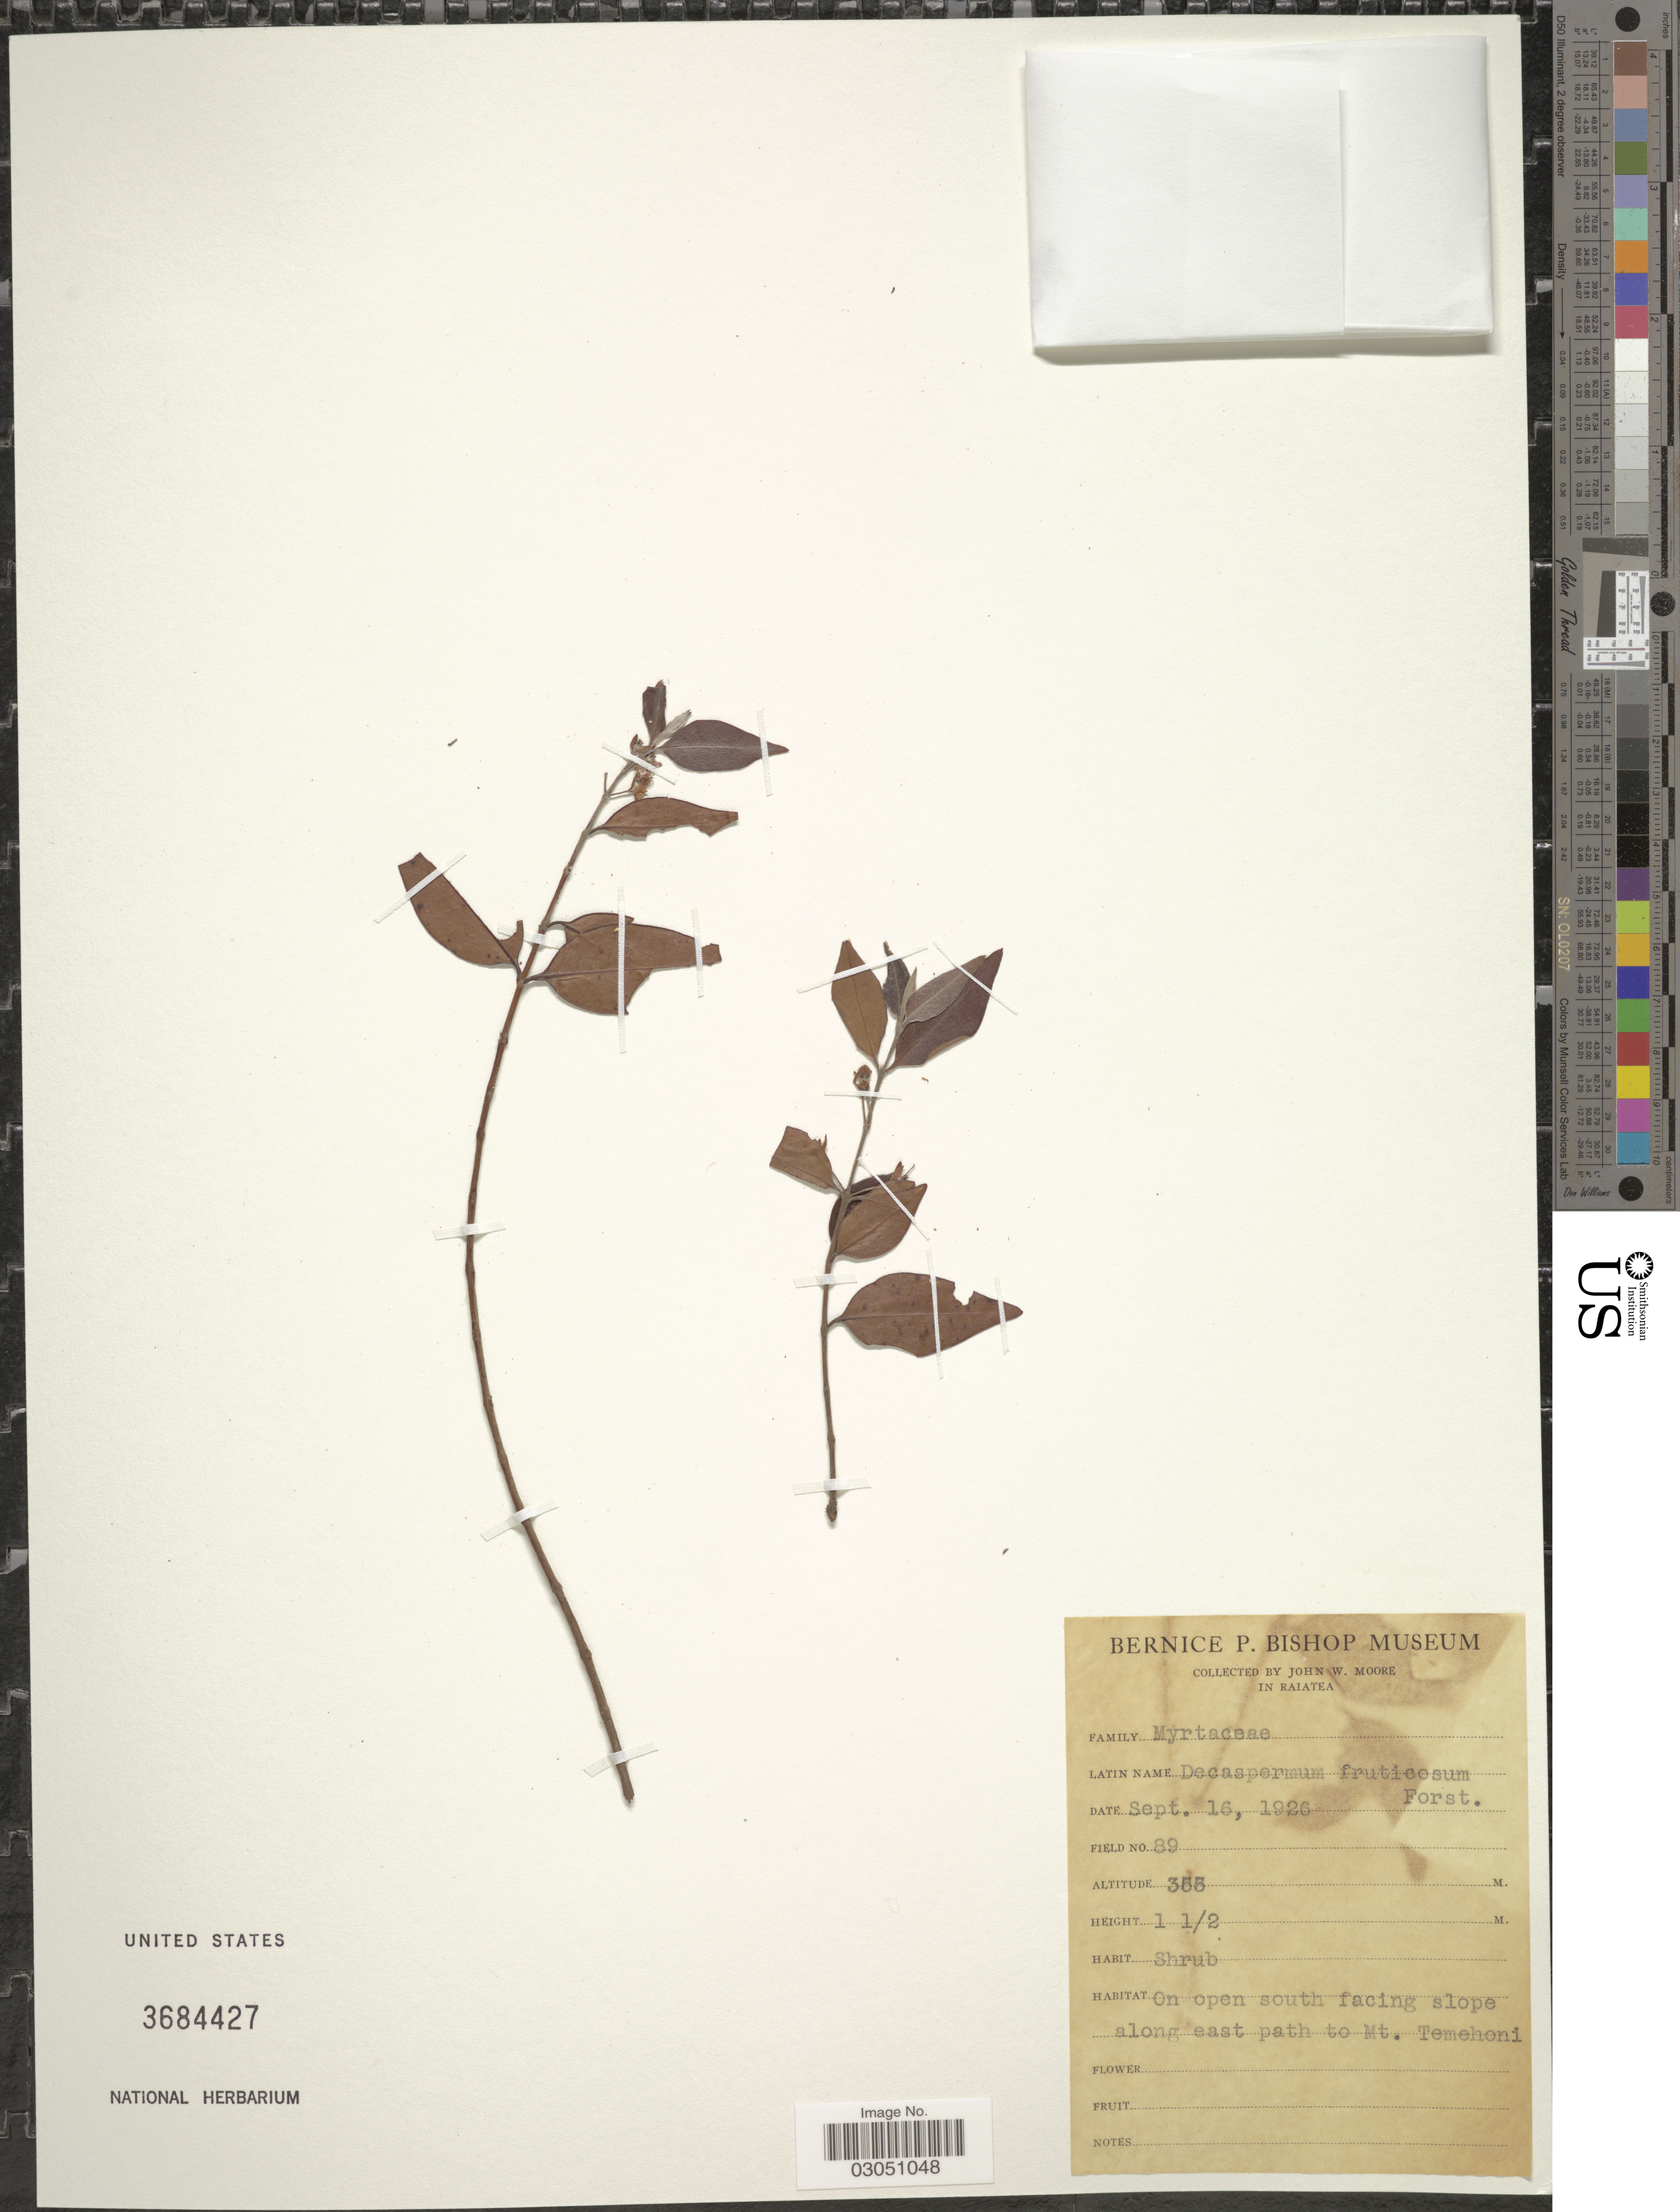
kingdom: Plantae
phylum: Tracheophyta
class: Magnoliopsida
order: Myrtales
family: Myrtaceae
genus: Decaspermum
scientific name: Decaspermum fruticosum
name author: J.R. Forst. & G. Forst.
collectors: J. Moore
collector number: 89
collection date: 1926-09-16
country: French Polynesia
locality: In Raiatea. On open south facing slope along east path to Mt. Temehoni.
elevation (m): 355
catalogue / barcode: US 3684427